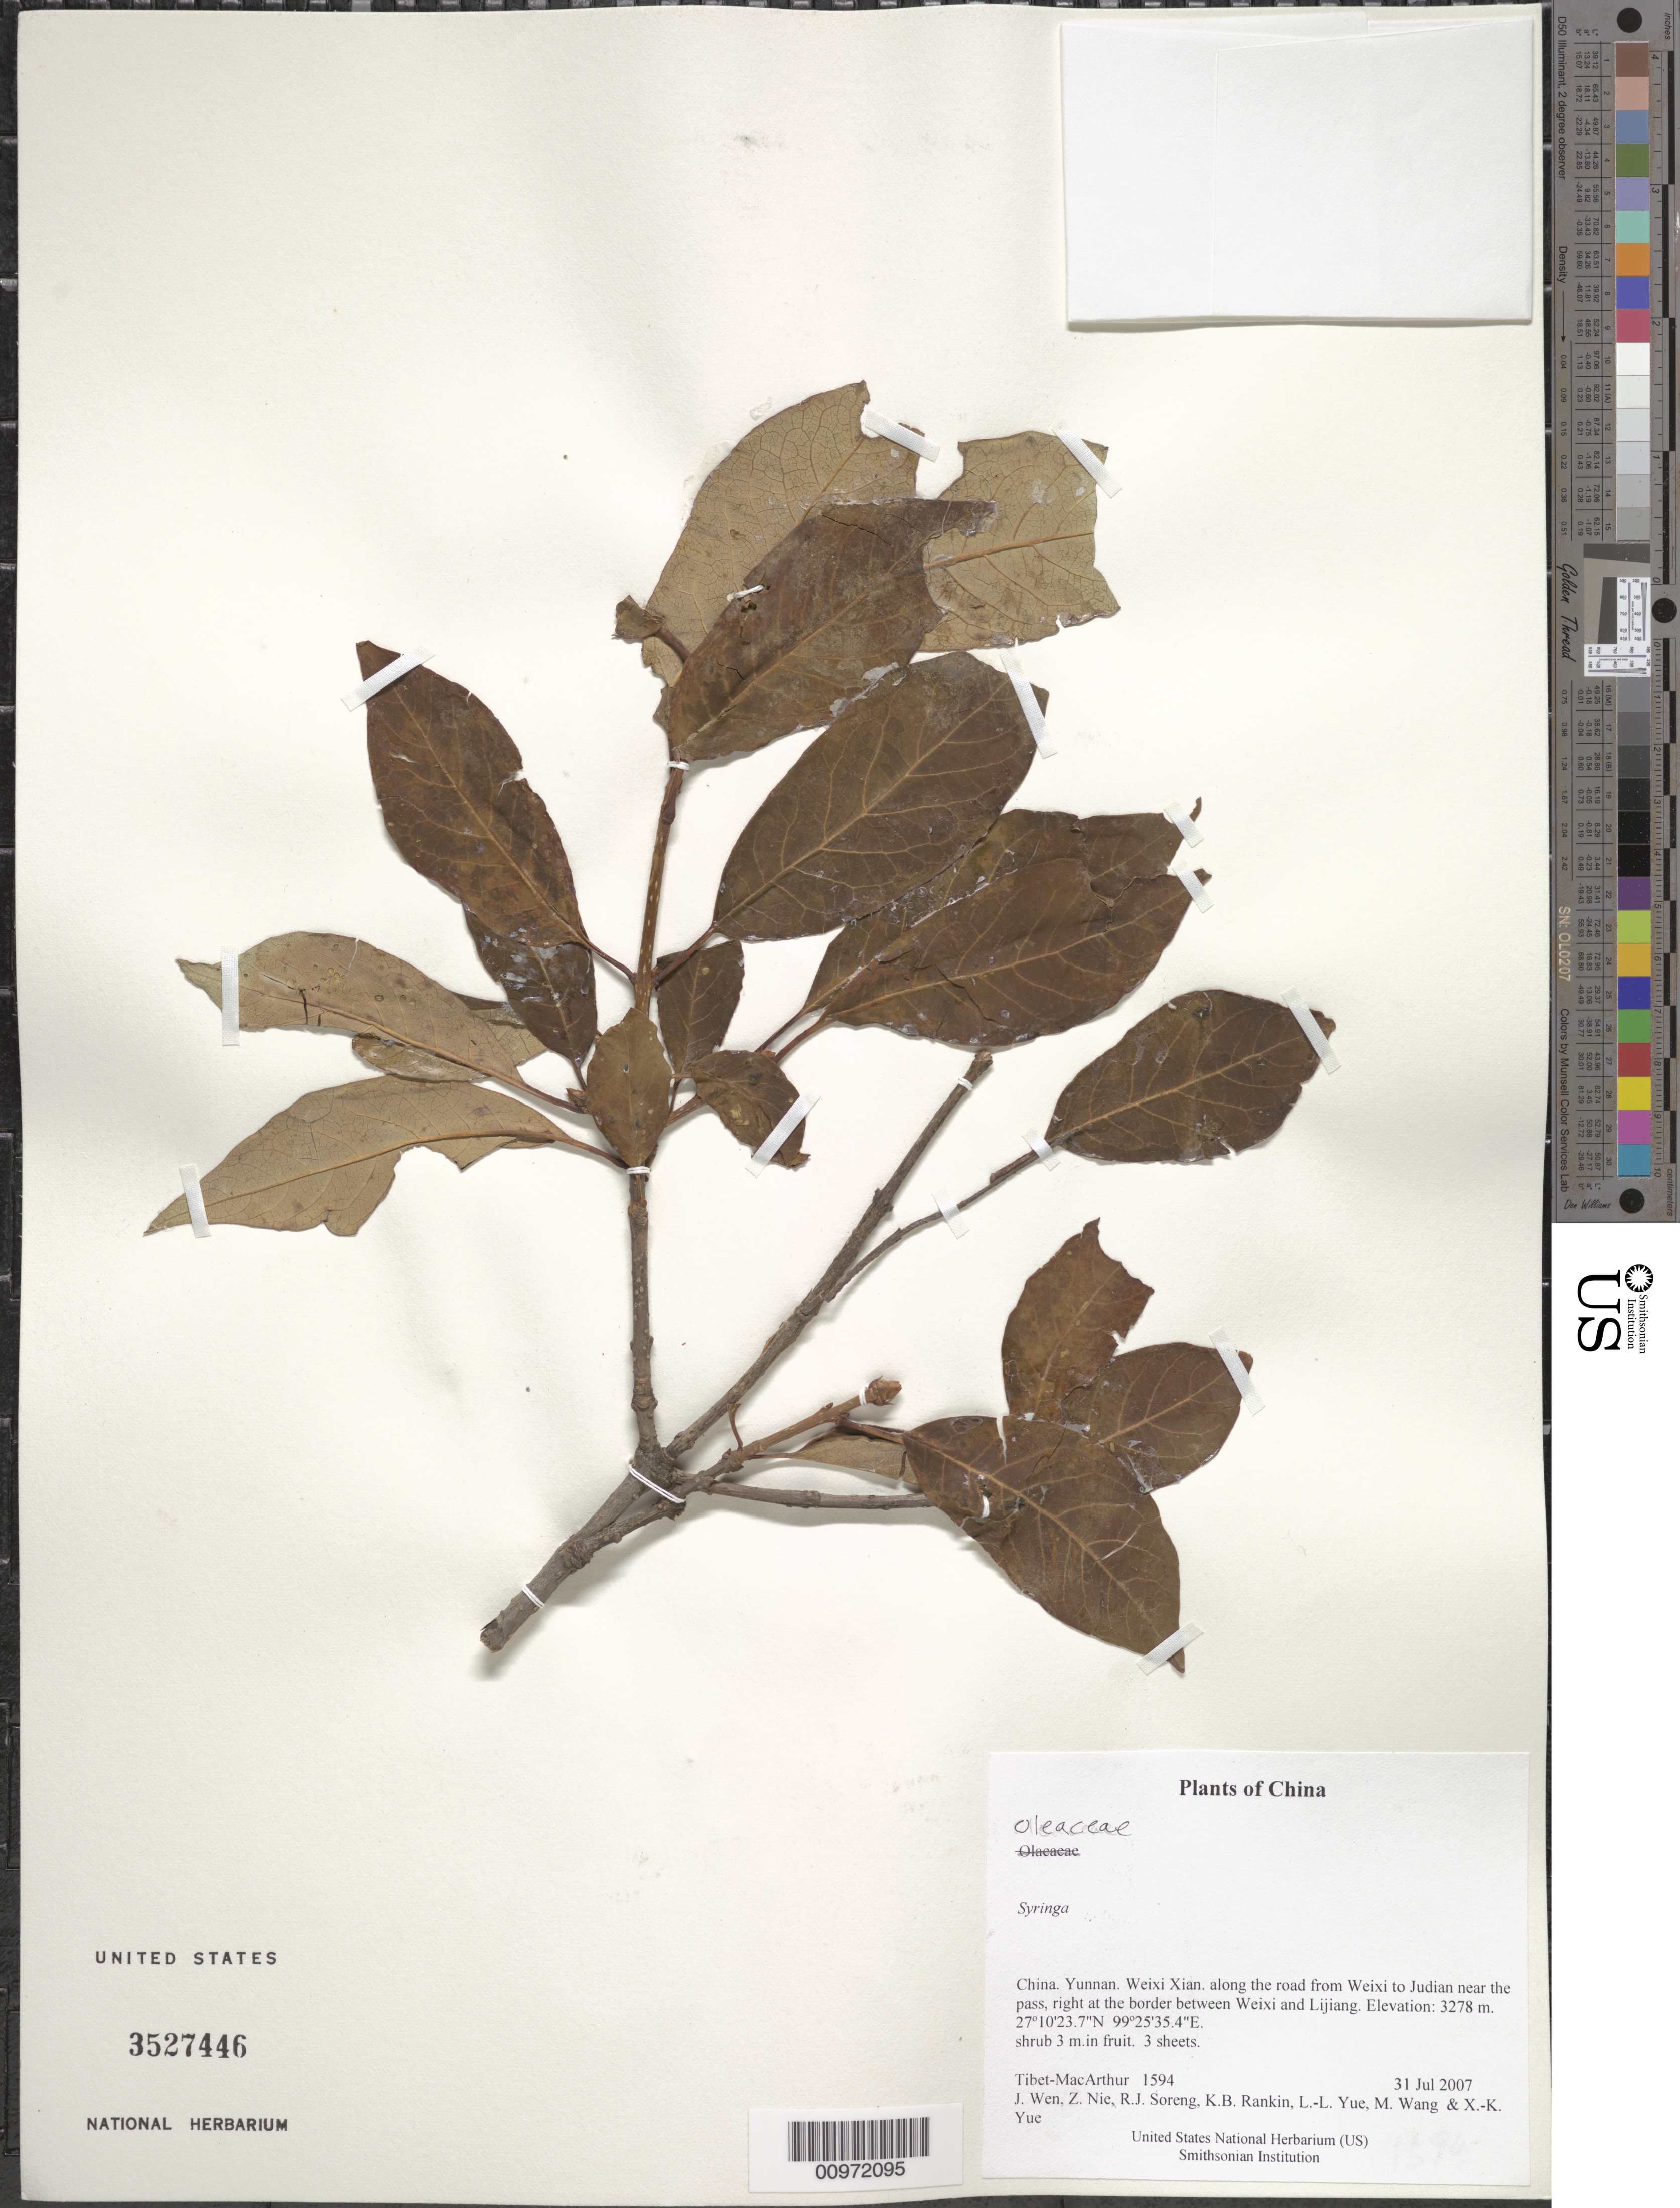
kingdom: Plantae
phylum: Tracheophyta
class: Magnoliopsida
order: Lamiales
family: Oleaceae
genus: Syringa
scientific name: Syringa sp.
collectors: Tibet-MacArthur, J. Wen, Z. Nie, R. J. Soreng, K. Rankin, L. Yue, M. Wang & X. Yue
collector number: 1594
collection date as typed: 31 Jul 2007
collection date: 2007-07-31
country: China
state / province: Yunnan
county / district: Weixi Xian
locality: along the road from Weixi to Judian near the pass, right at the border between Weixi and Lijiang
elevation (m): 3278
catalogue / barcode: US 3527446